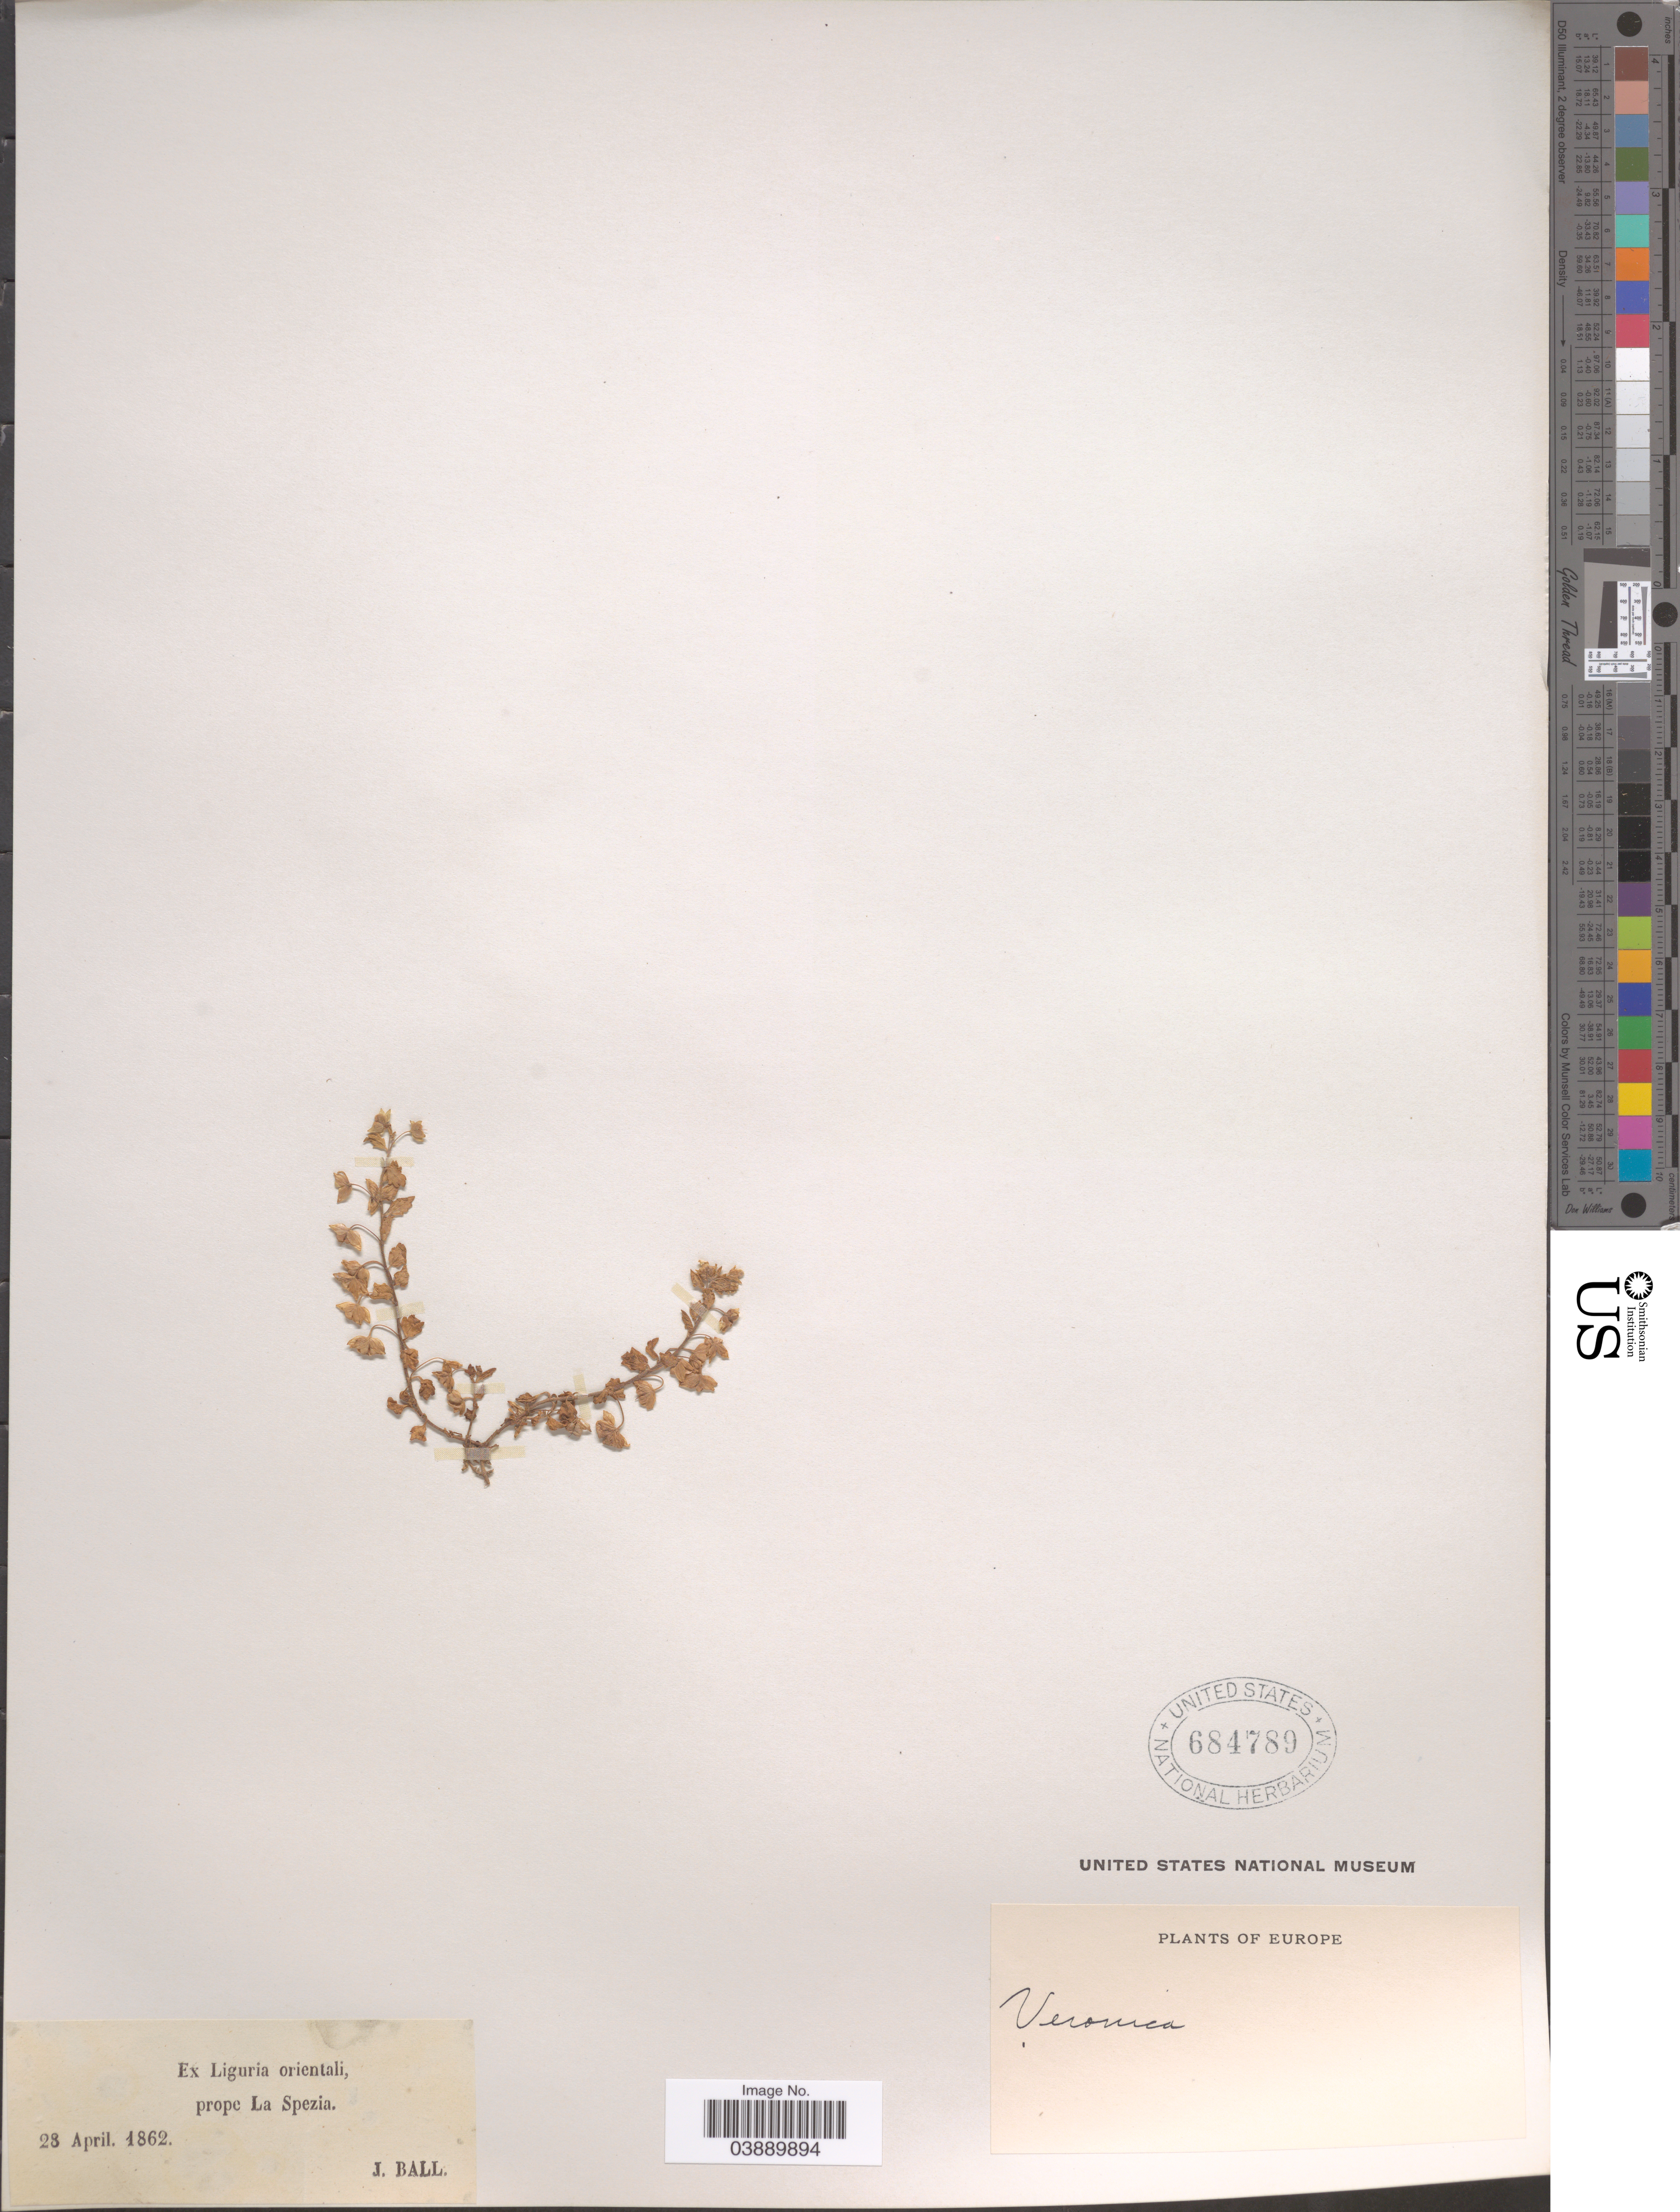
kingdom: Plantae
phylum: Tracheophyta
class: Magnoliopsida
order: Lamiales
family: Plantaginaceae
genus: Veronica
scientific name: Veronica agrestis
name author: L.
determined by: Albach, Dirk C.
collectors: J. Ball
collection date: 1862-04-28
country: Italy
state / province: Liguria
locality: Ex Liguria orientali, prope La Spezia.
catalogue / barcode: US 684789